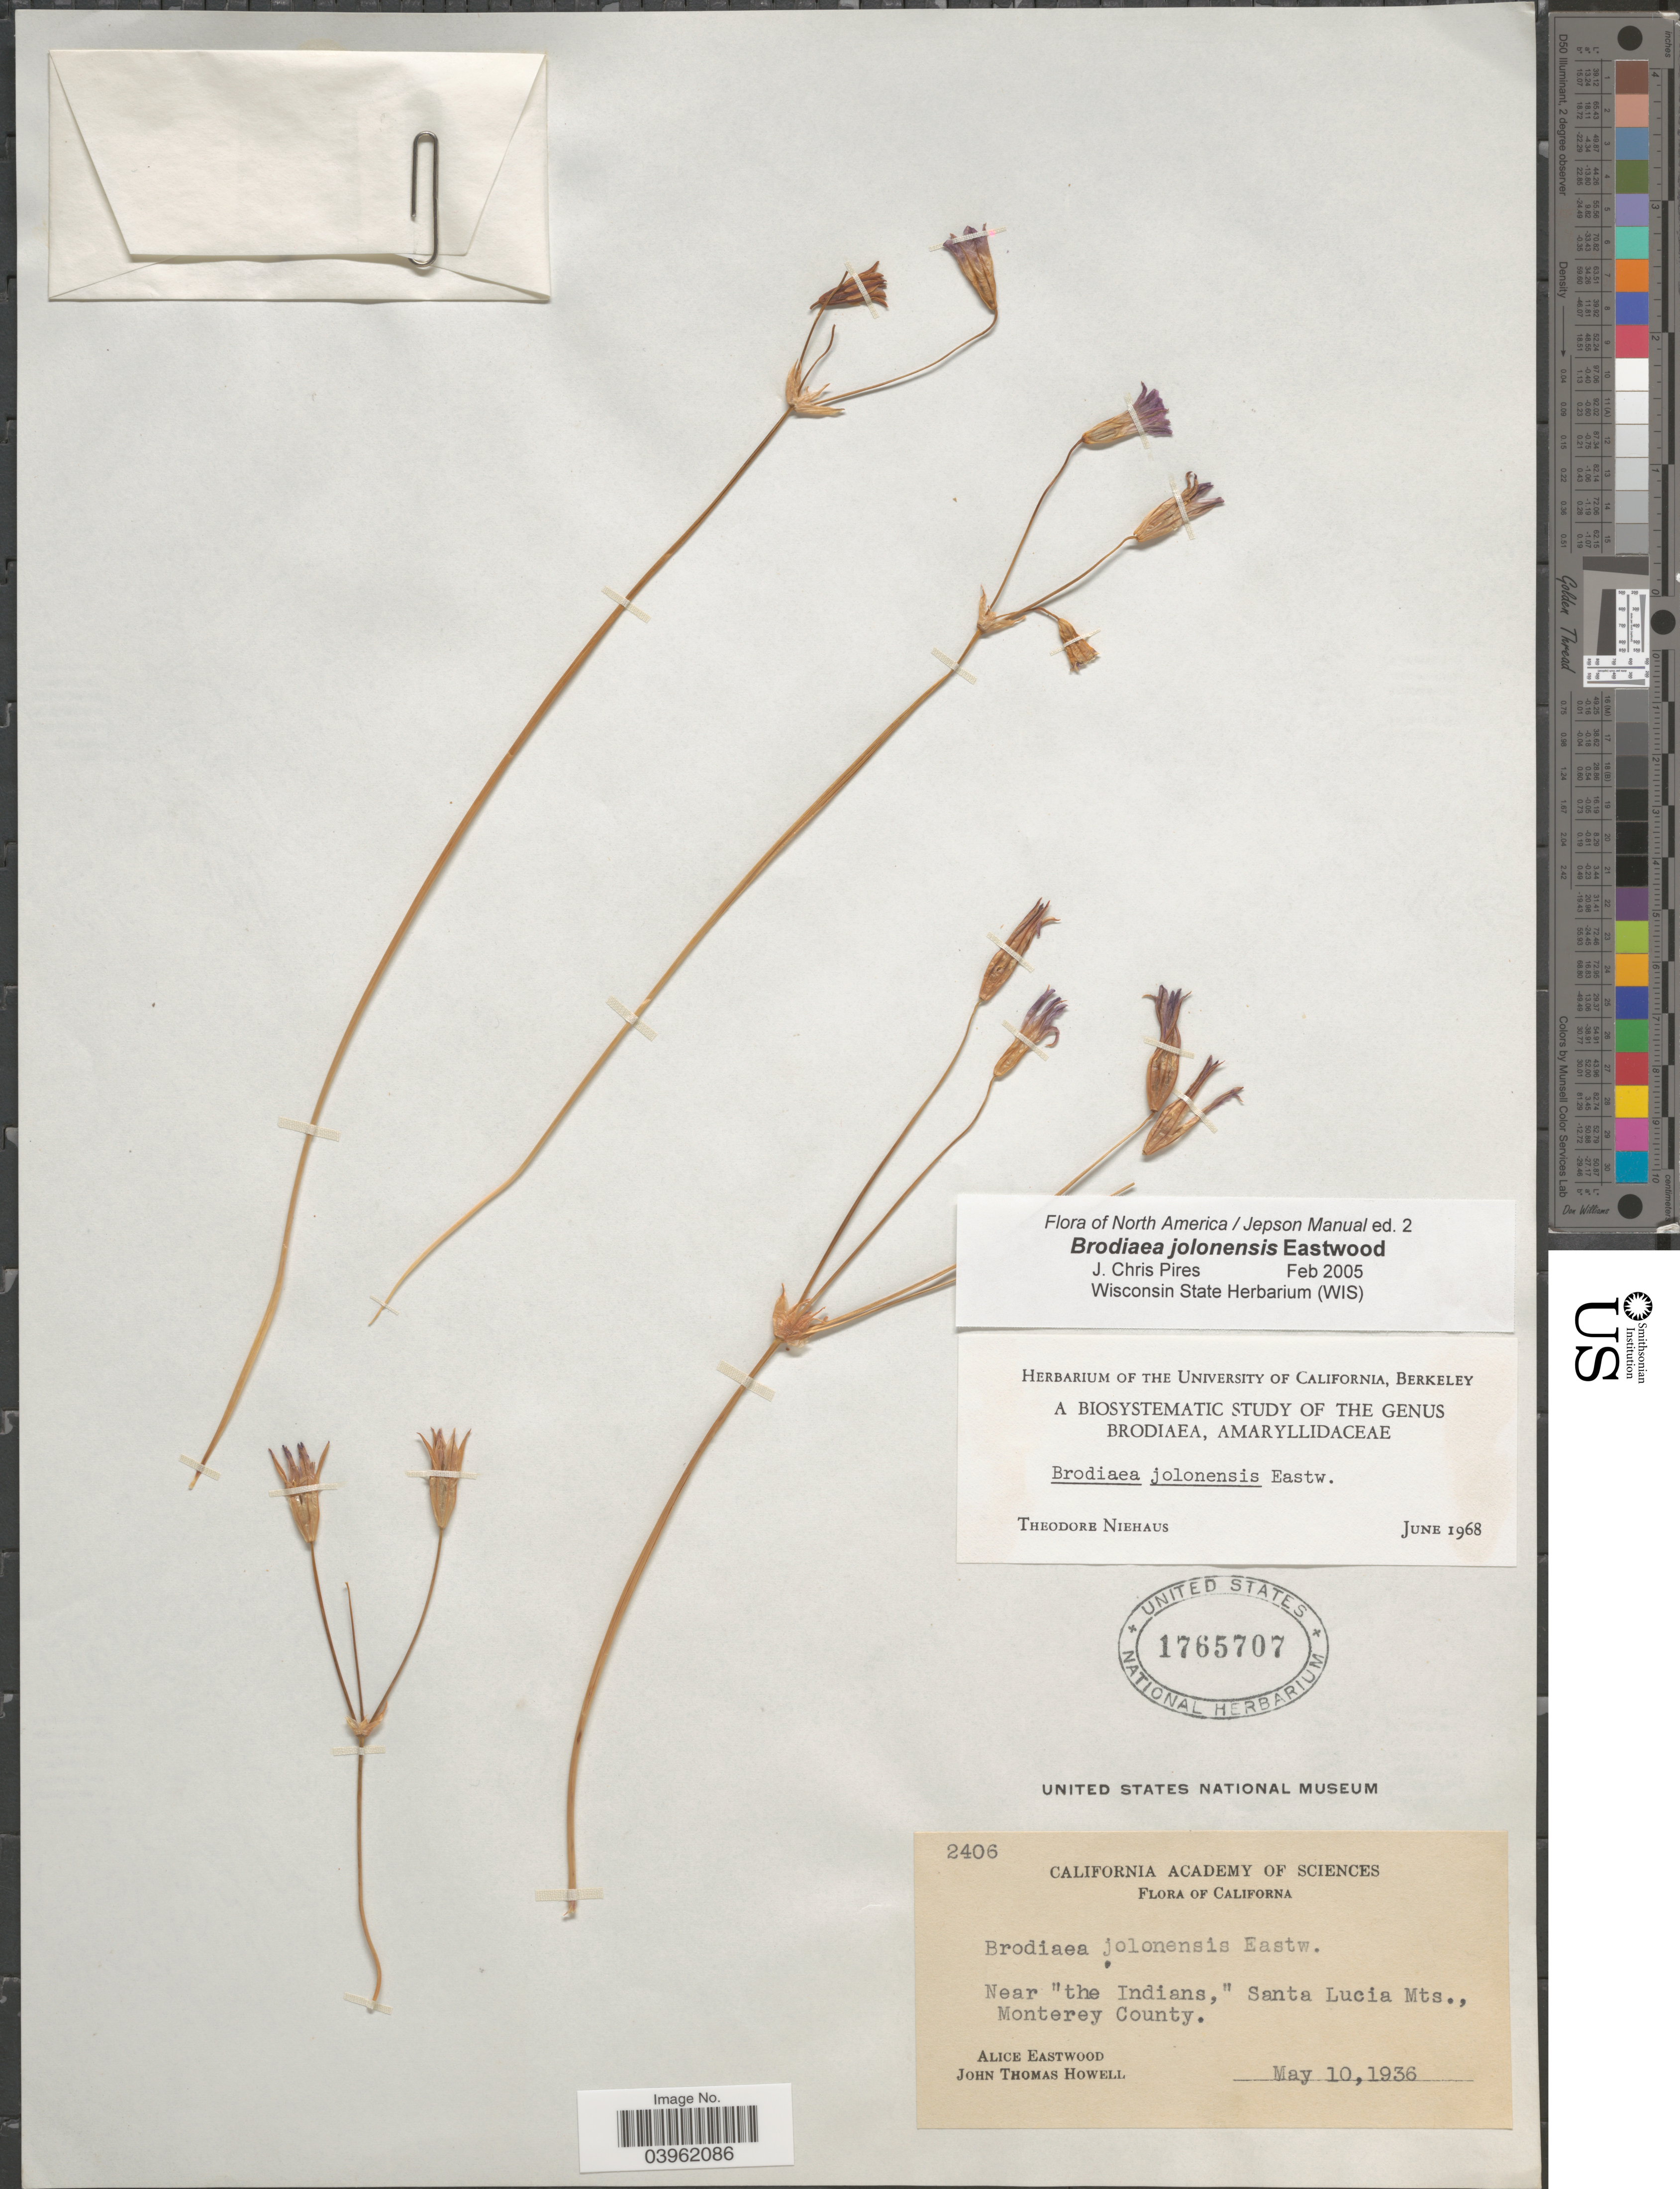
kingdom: Plantae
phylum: Tracheophyta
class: Liliopsida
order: Asparagales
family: Asparagaceae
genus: Brodiaea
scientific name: Brodiaea jolonensis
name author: Eastw.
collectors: A. Eastwood & J. T. Howell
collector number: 2406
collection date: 1936-05-10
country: United States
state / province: California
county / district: Monterey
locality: Near "the Indians," Santa Lucia Mts., Monterey County.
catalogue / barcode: US 1765707